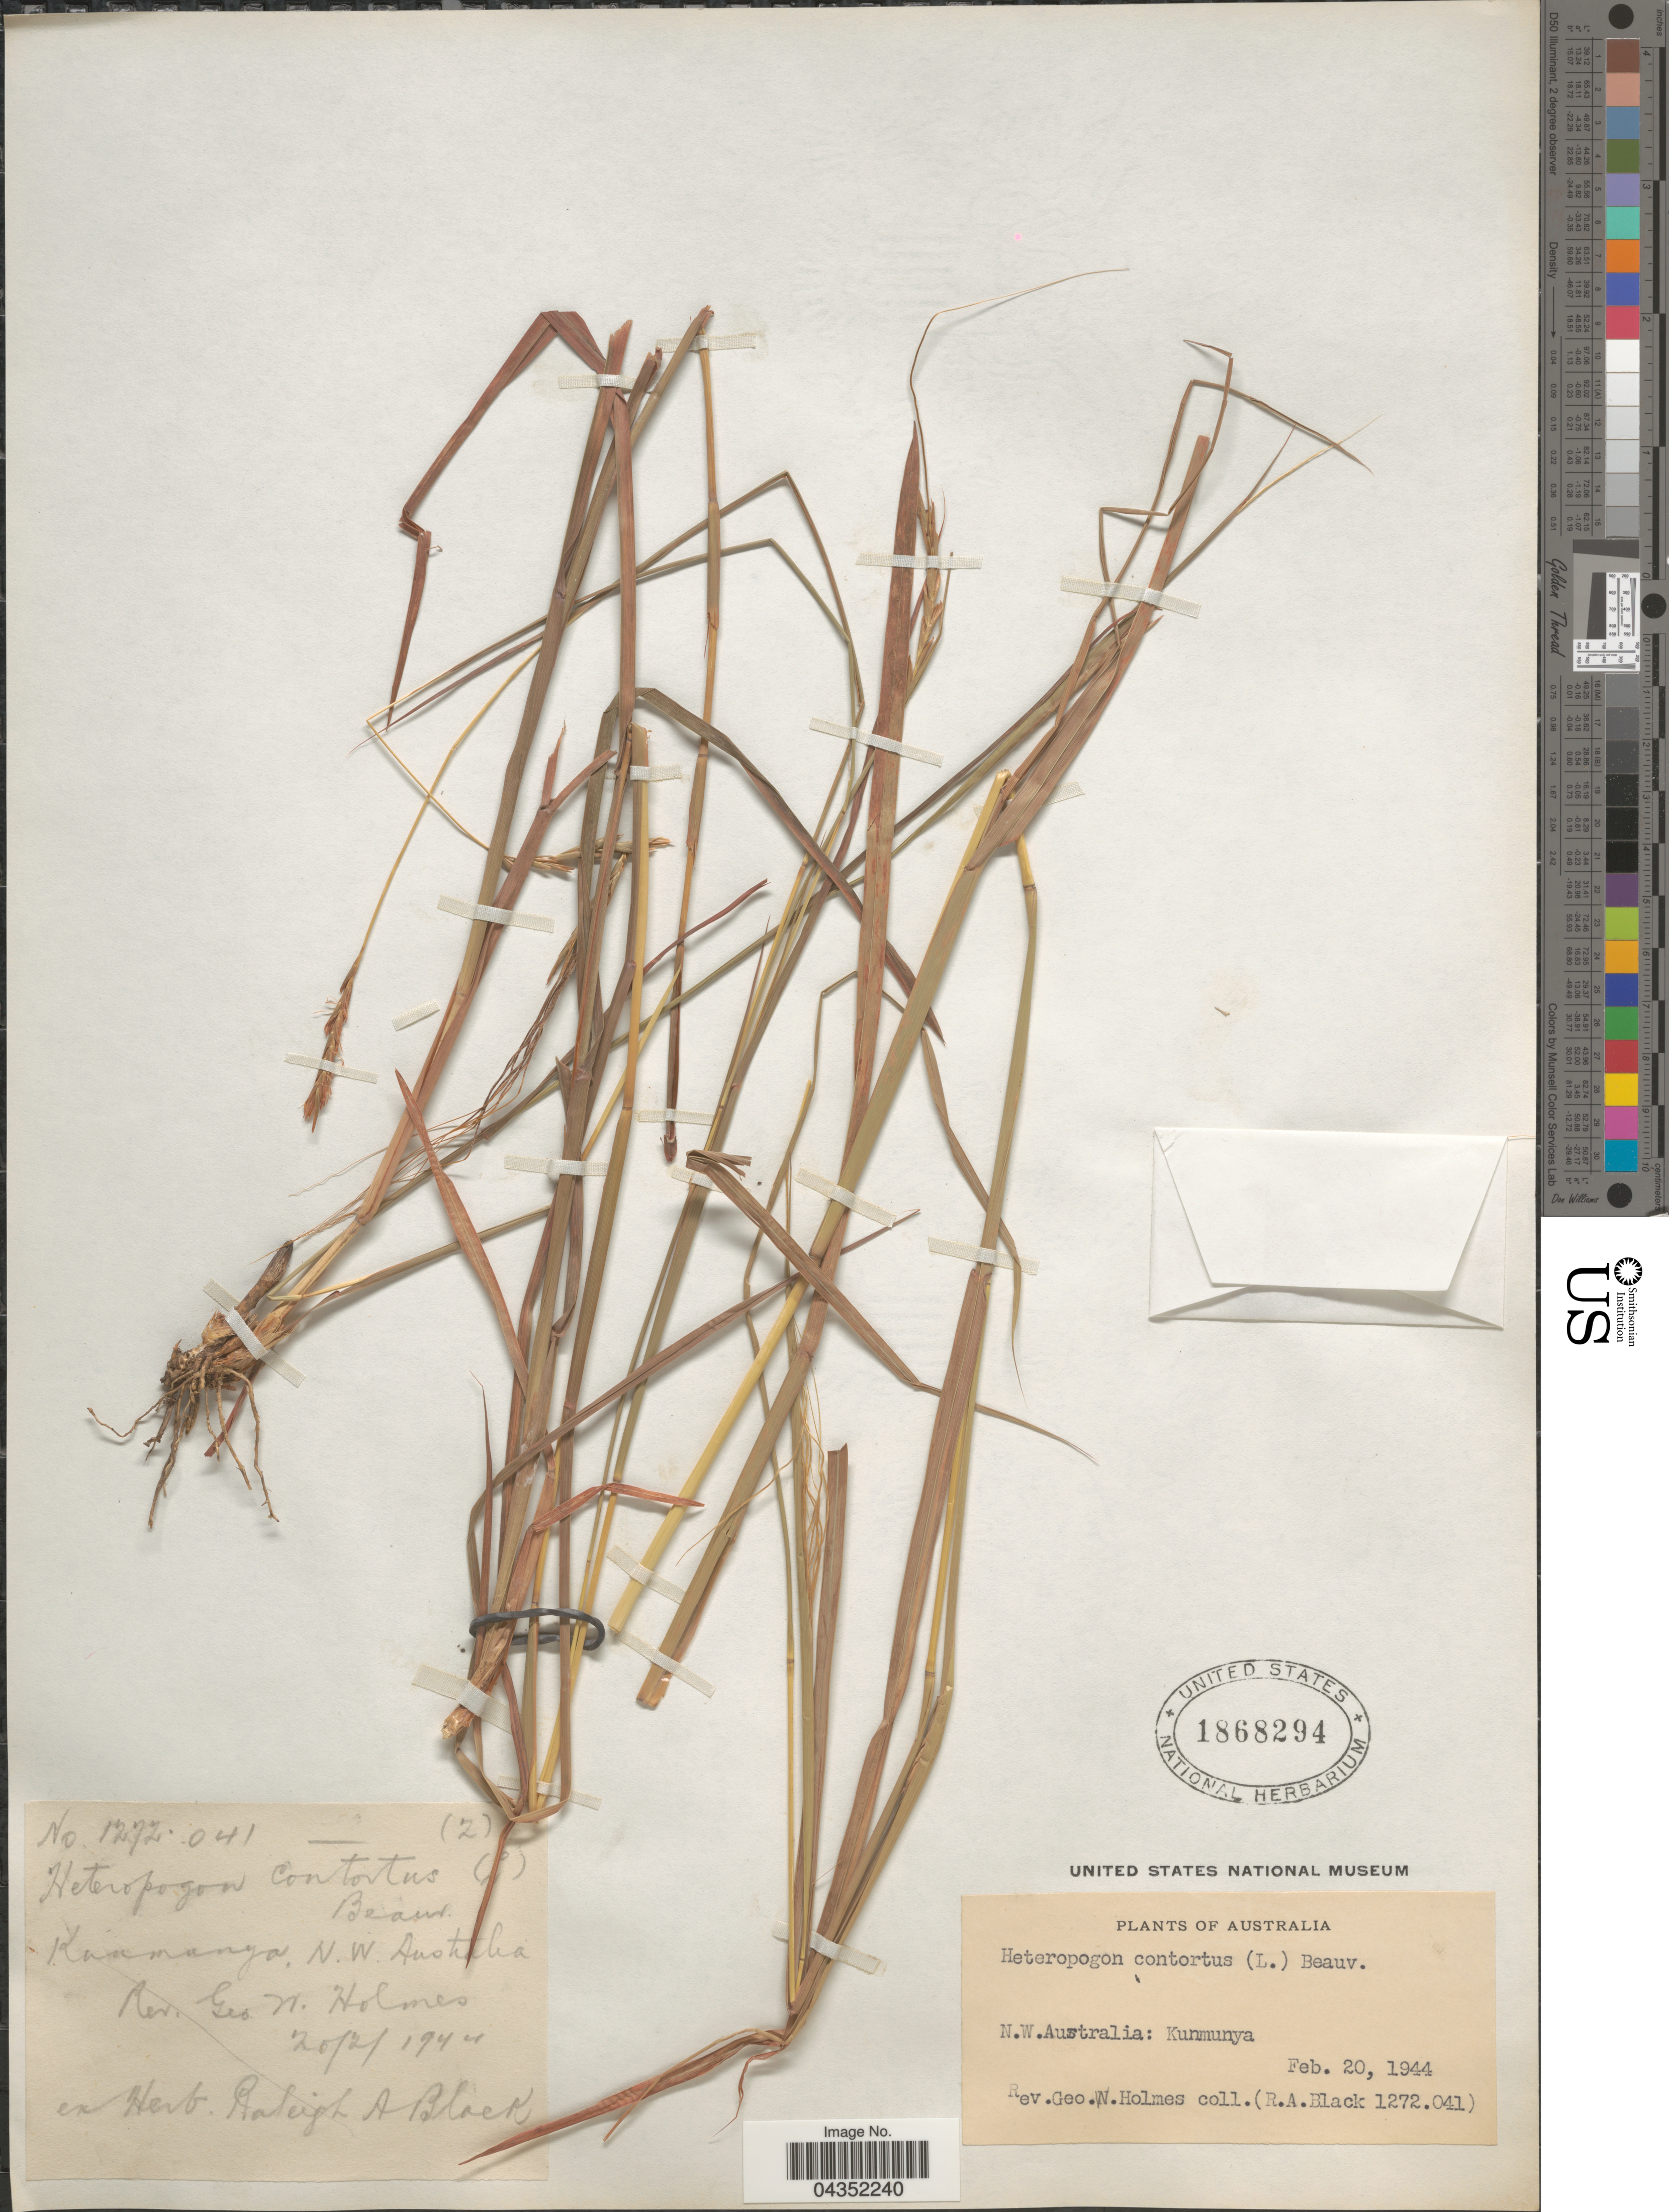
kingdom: Plantae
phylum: Tracheophyta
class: Liliopsida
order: Poales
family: Poaceae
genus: Heteropogon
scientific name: Heteropogon contortus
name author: (L.) P. Beauv. ex Roem. & Schult.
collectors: G. Holmes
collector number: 1272041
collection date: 1944-02-20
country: Australia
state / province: Western Australia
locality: Kunmunya, N.W. Australia.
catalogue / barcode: US 1868294